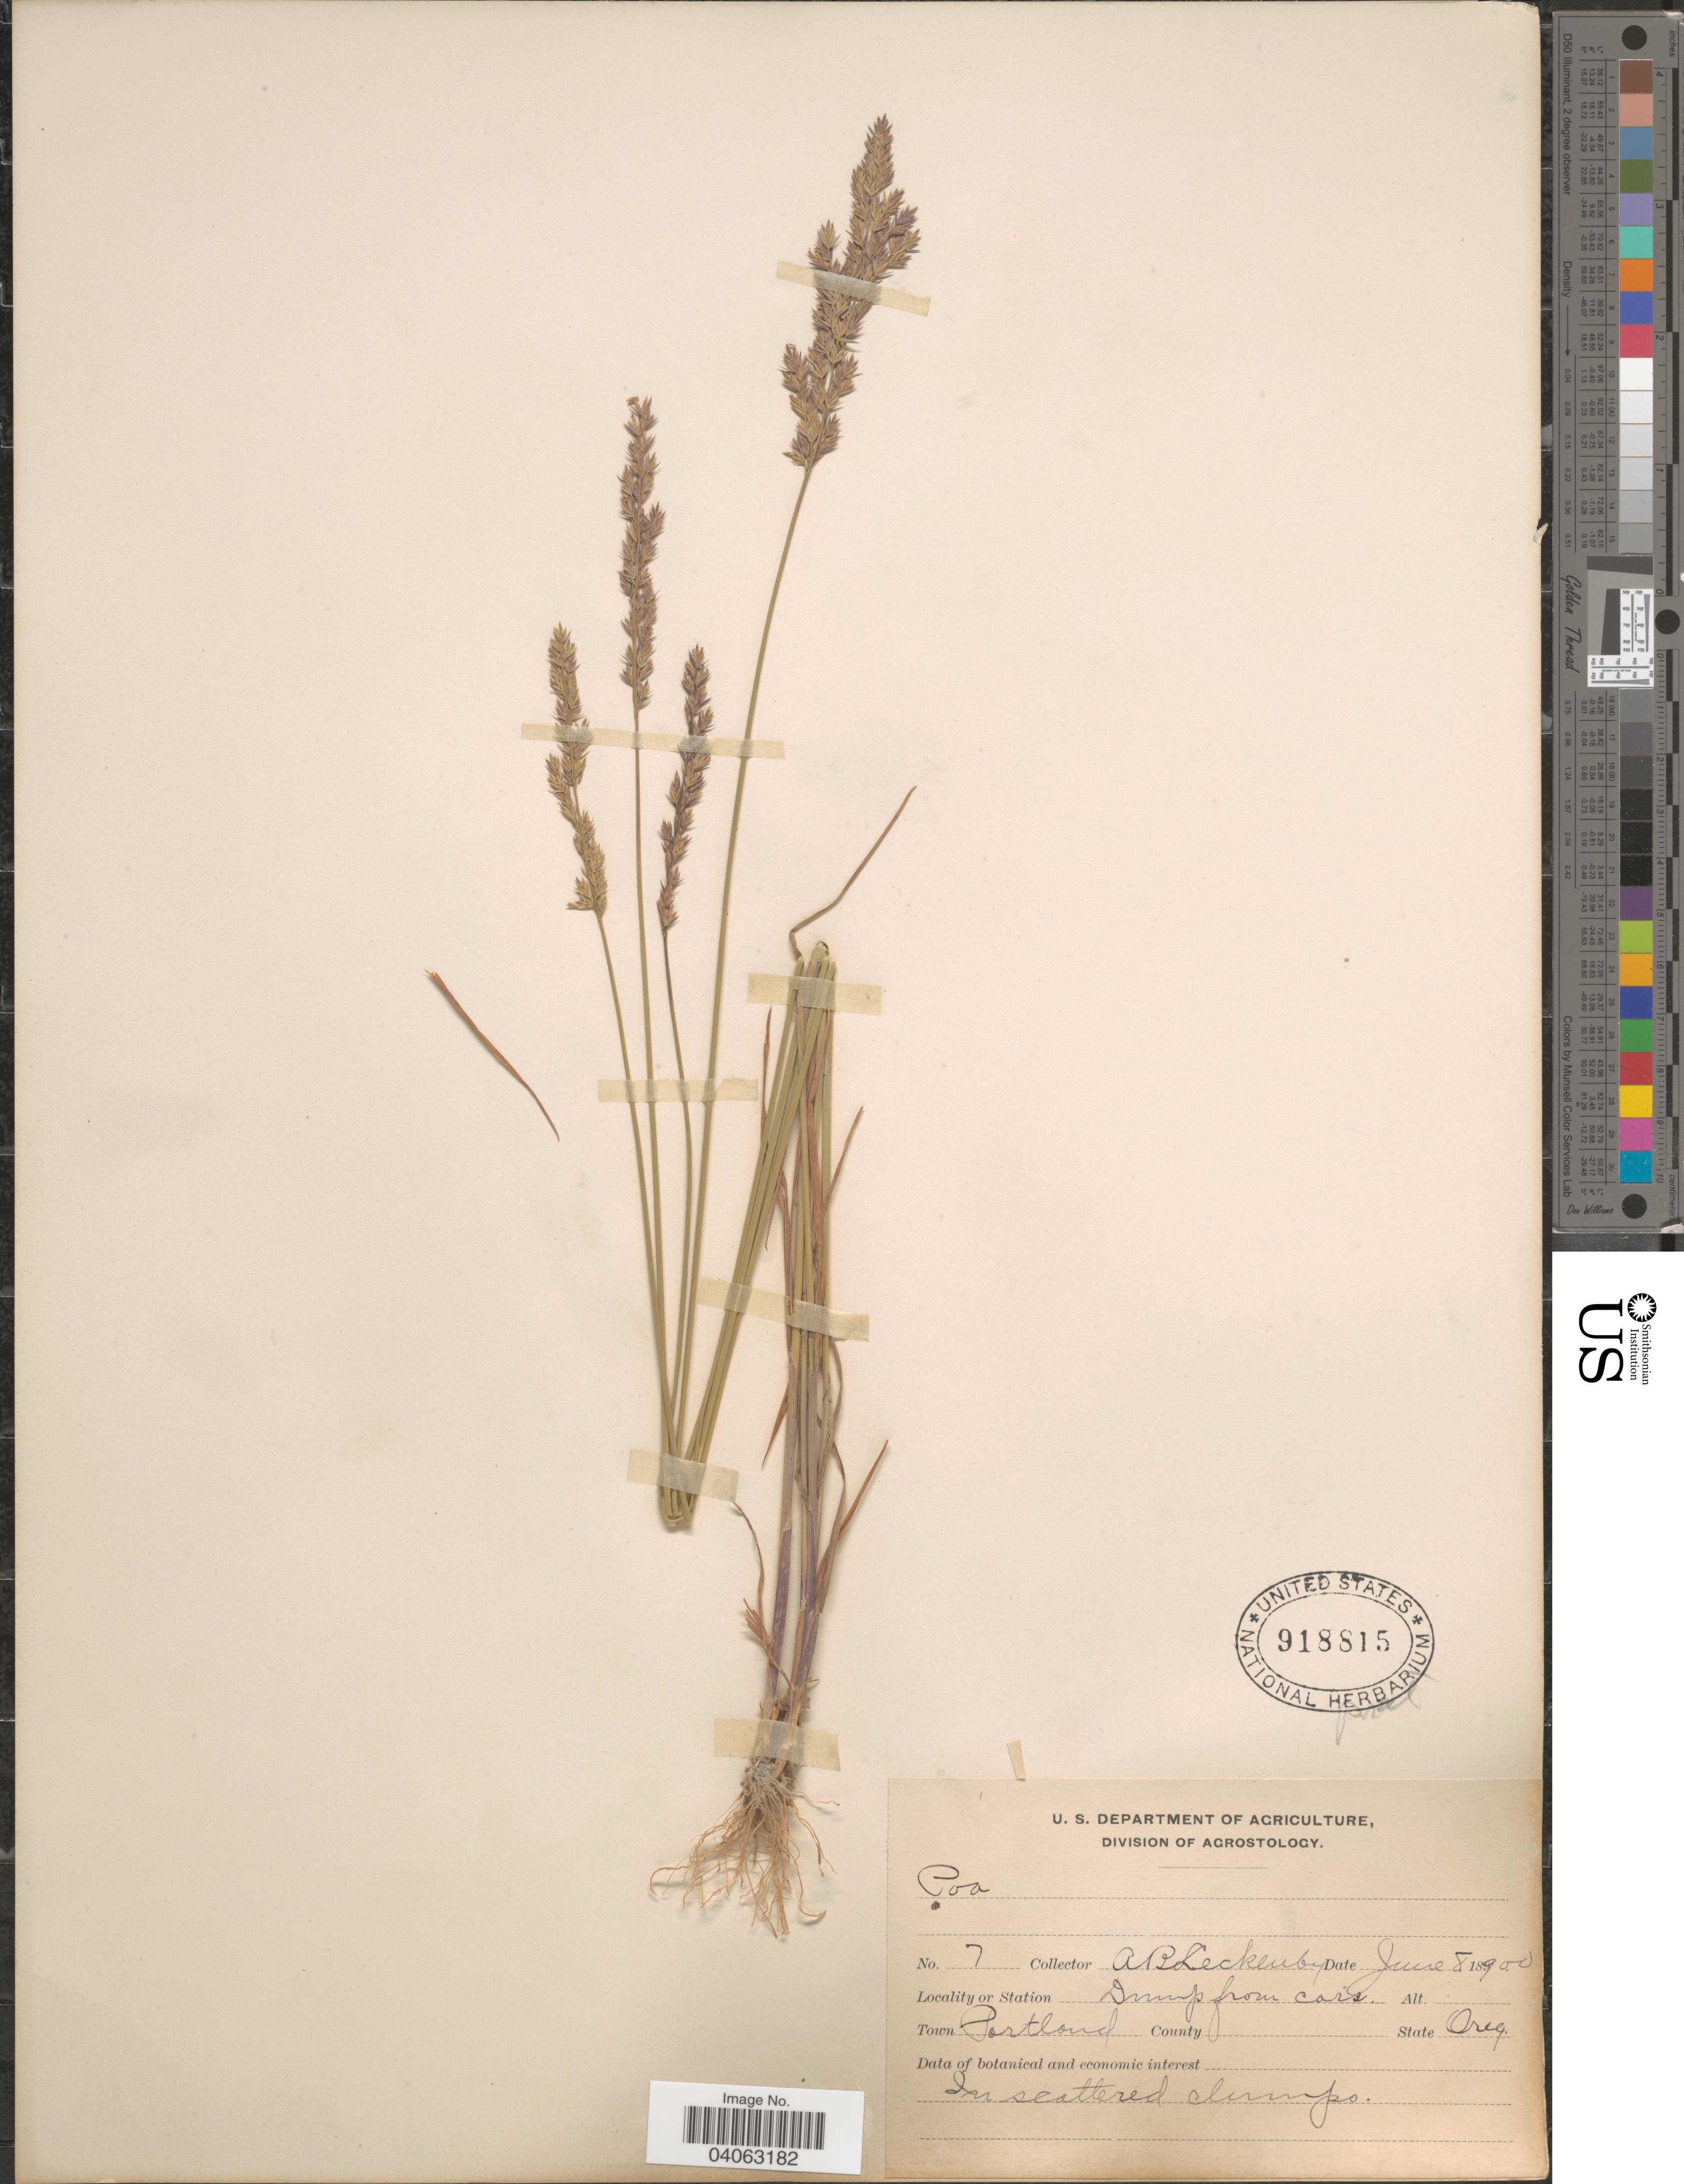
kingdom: Plantae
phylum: Tracheophyta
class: Liliopsida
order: Poales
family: Poaceae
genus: Poa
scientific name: Poa pratensis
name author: L.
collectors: A. Leckenby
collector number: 7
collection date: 1900-06-08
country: United States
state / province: Oregon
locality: Town Portland.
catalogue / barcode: US 918815